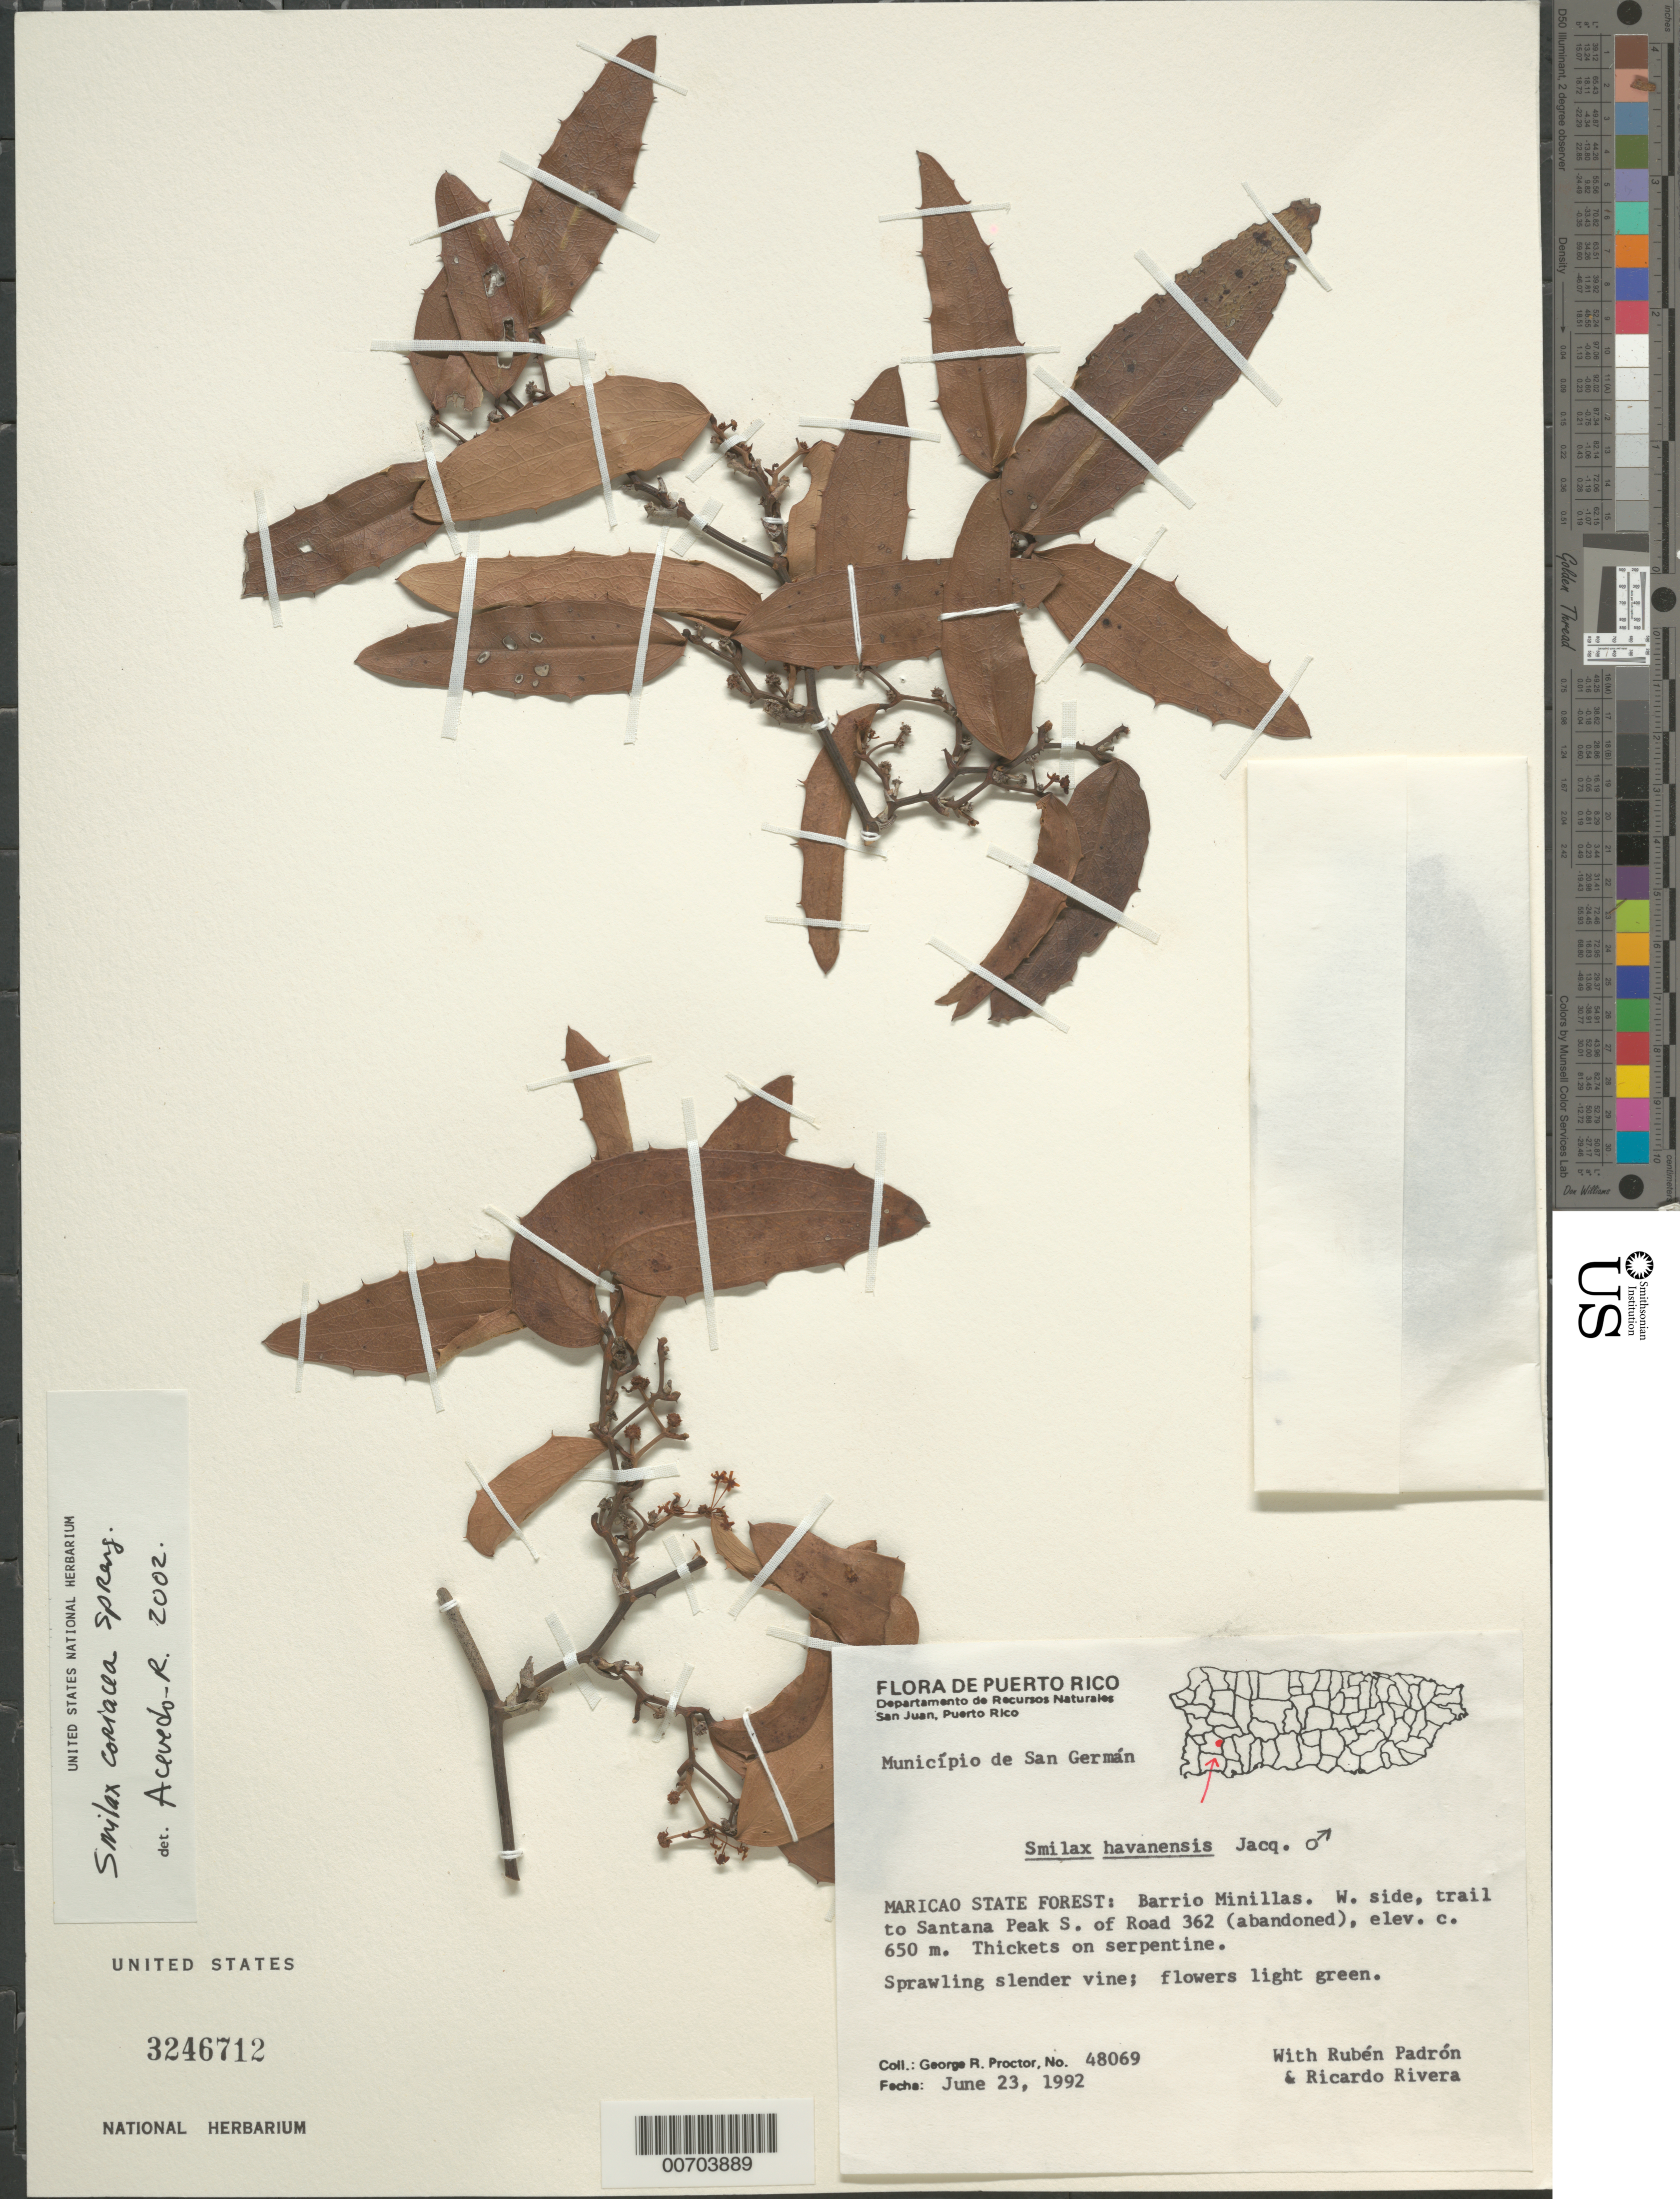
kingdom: Plantae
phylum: Tracheophyta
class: Liliopsida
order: Liliales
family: Smilacaceae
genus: Smilax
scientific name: Smilax havanensis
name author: Jacq.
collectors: G. R. Proctor, R. Padrón & R. Rivera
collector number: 48069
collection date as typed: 23 Jun 1992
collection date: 1992-06-23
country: Puerto Rico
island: Greater Antilles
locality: Município de San Germán; Maricao State Forest: Barrio Minillas. W. side, trail to Santana Peak S of Road 362 (abandoned).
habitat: Thickets on serpentine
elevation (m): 650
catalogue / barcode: US 3246712